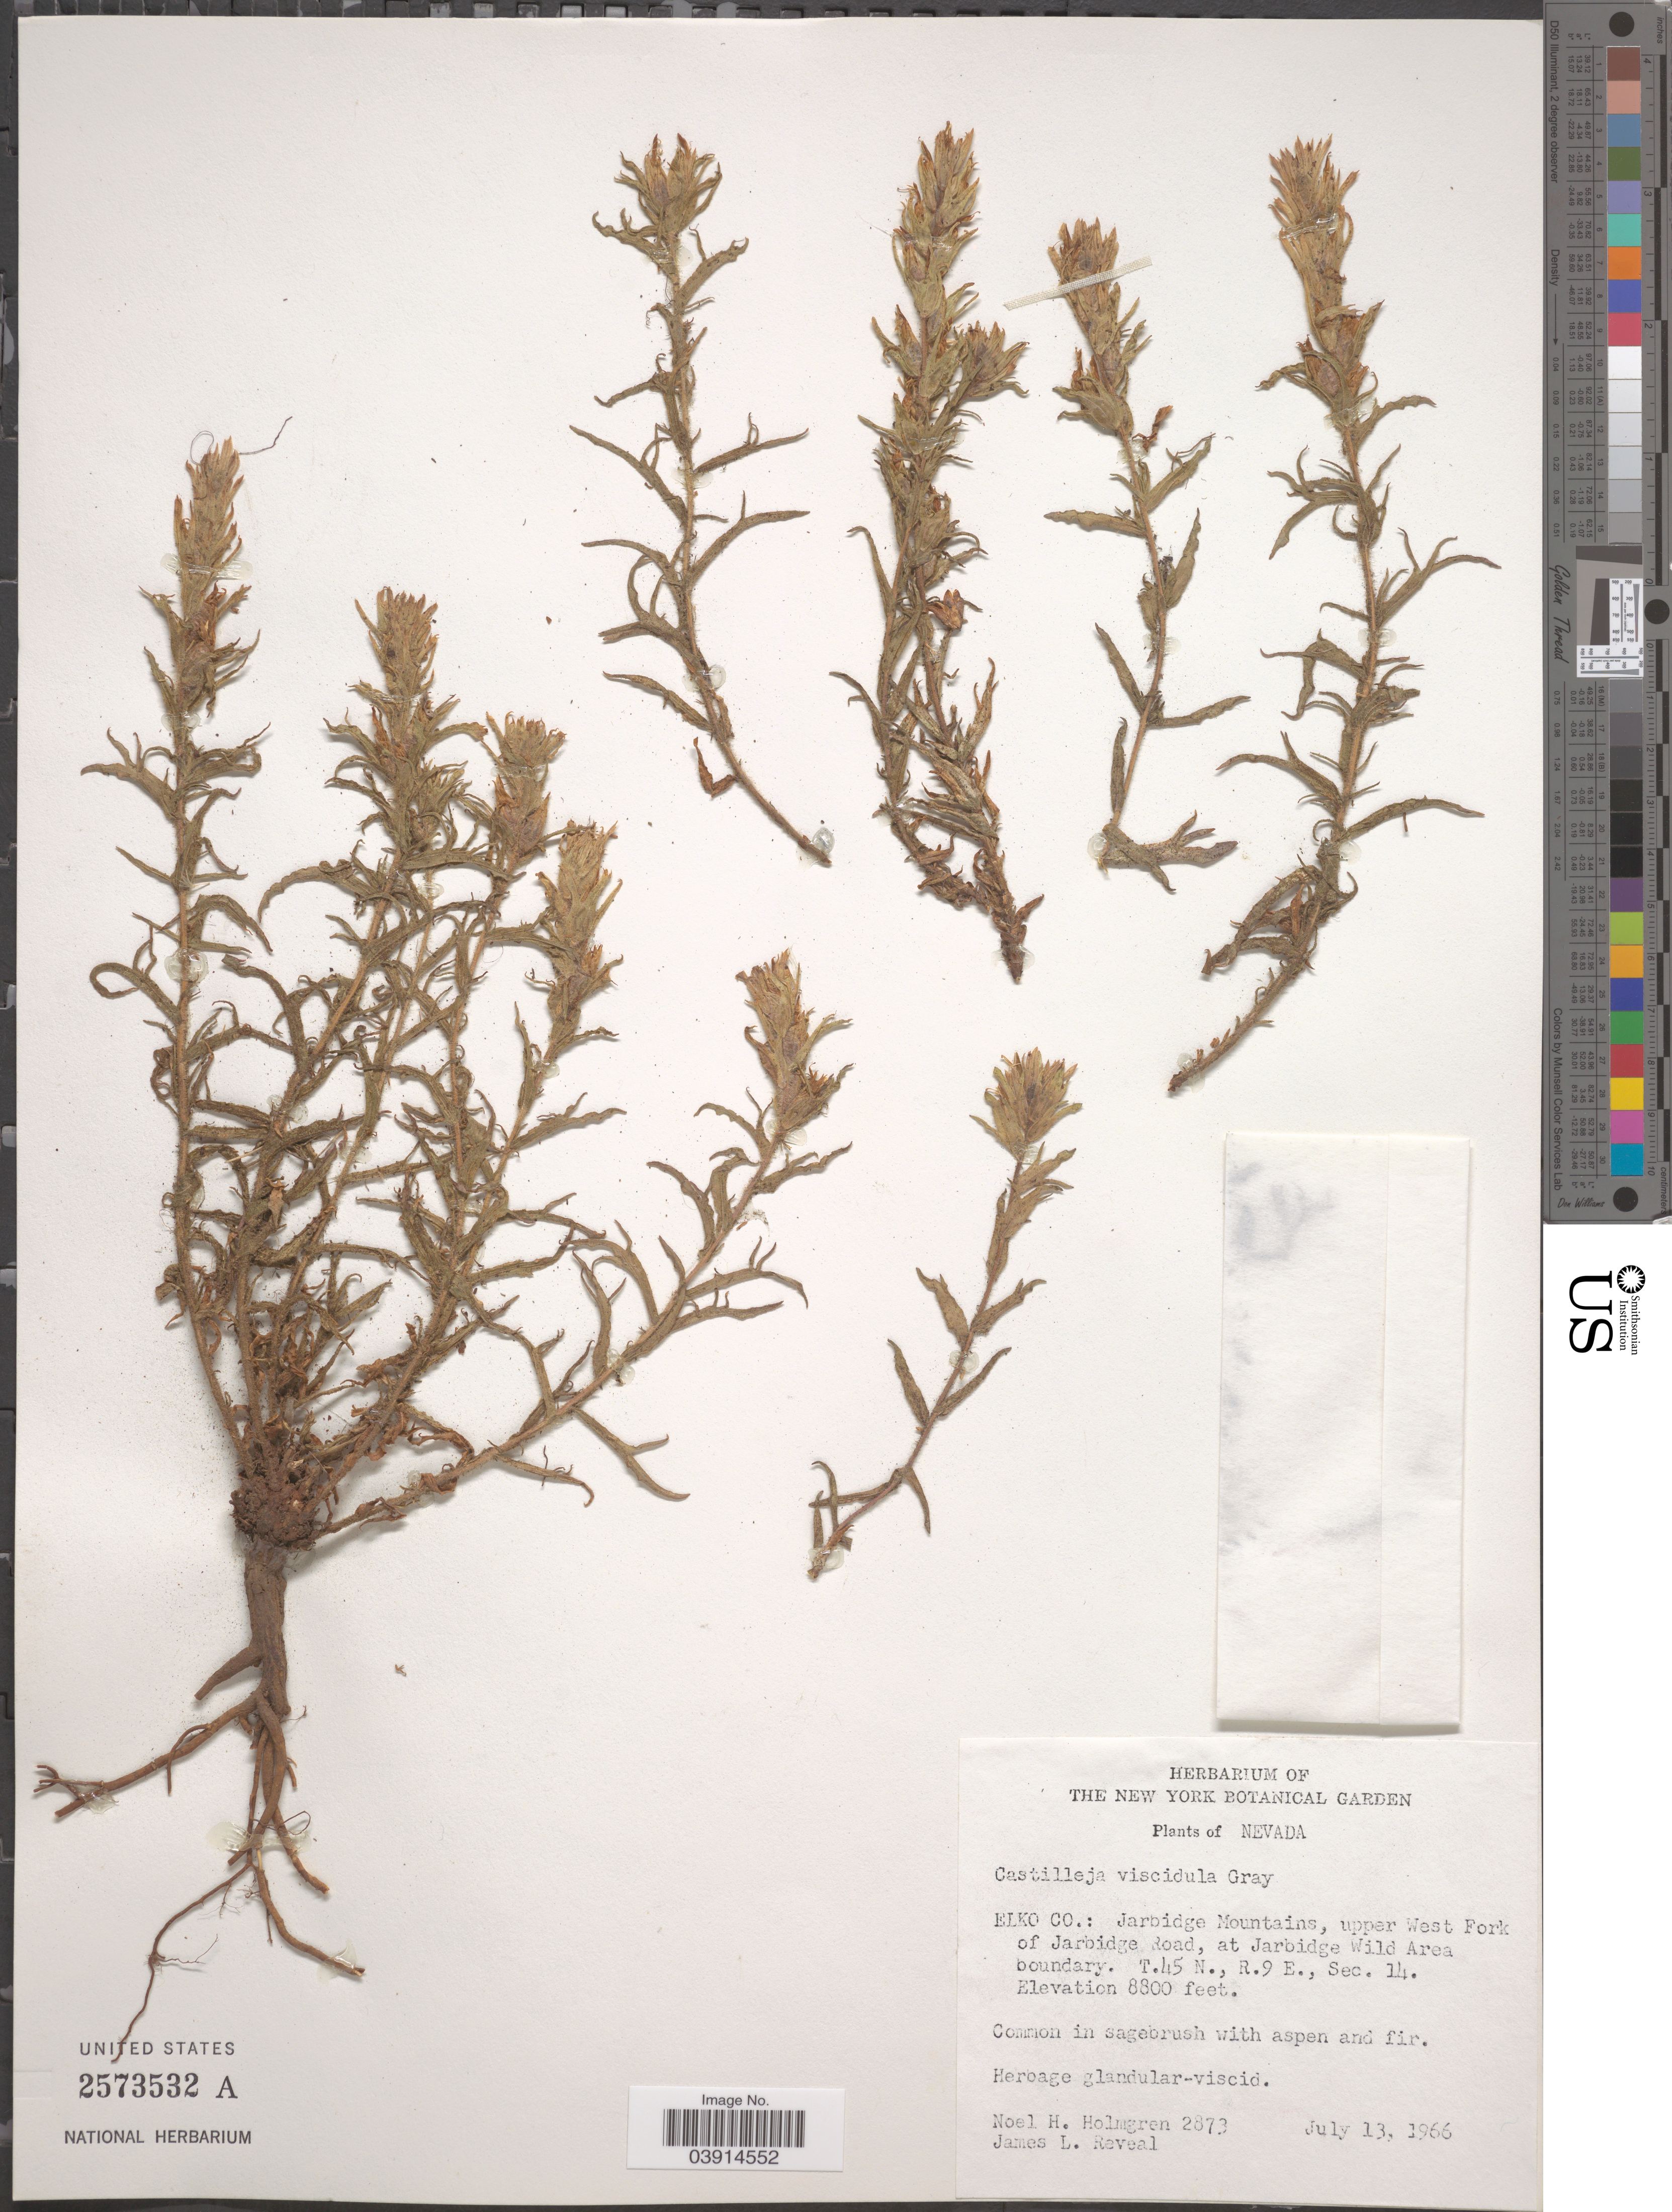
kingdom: Plantae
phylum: Tracheophyta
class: Magnoliopsida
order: Lamiales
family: Orobanchaceae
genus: Castilleja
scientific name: Castilleja viscidula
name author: A. Gray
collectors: N. H. Holmgren & J. L. Reveal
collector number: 2873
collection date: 1966-07-13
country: United States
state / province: Nevada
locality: Elko Co.: Jarbidge Mountains, upper West Fork of Jarbidge Road, at Jarbidge Wild Area boundary. T.45N., R.9E., Sec. 14.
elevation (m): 2682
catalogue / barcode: US 2573532A